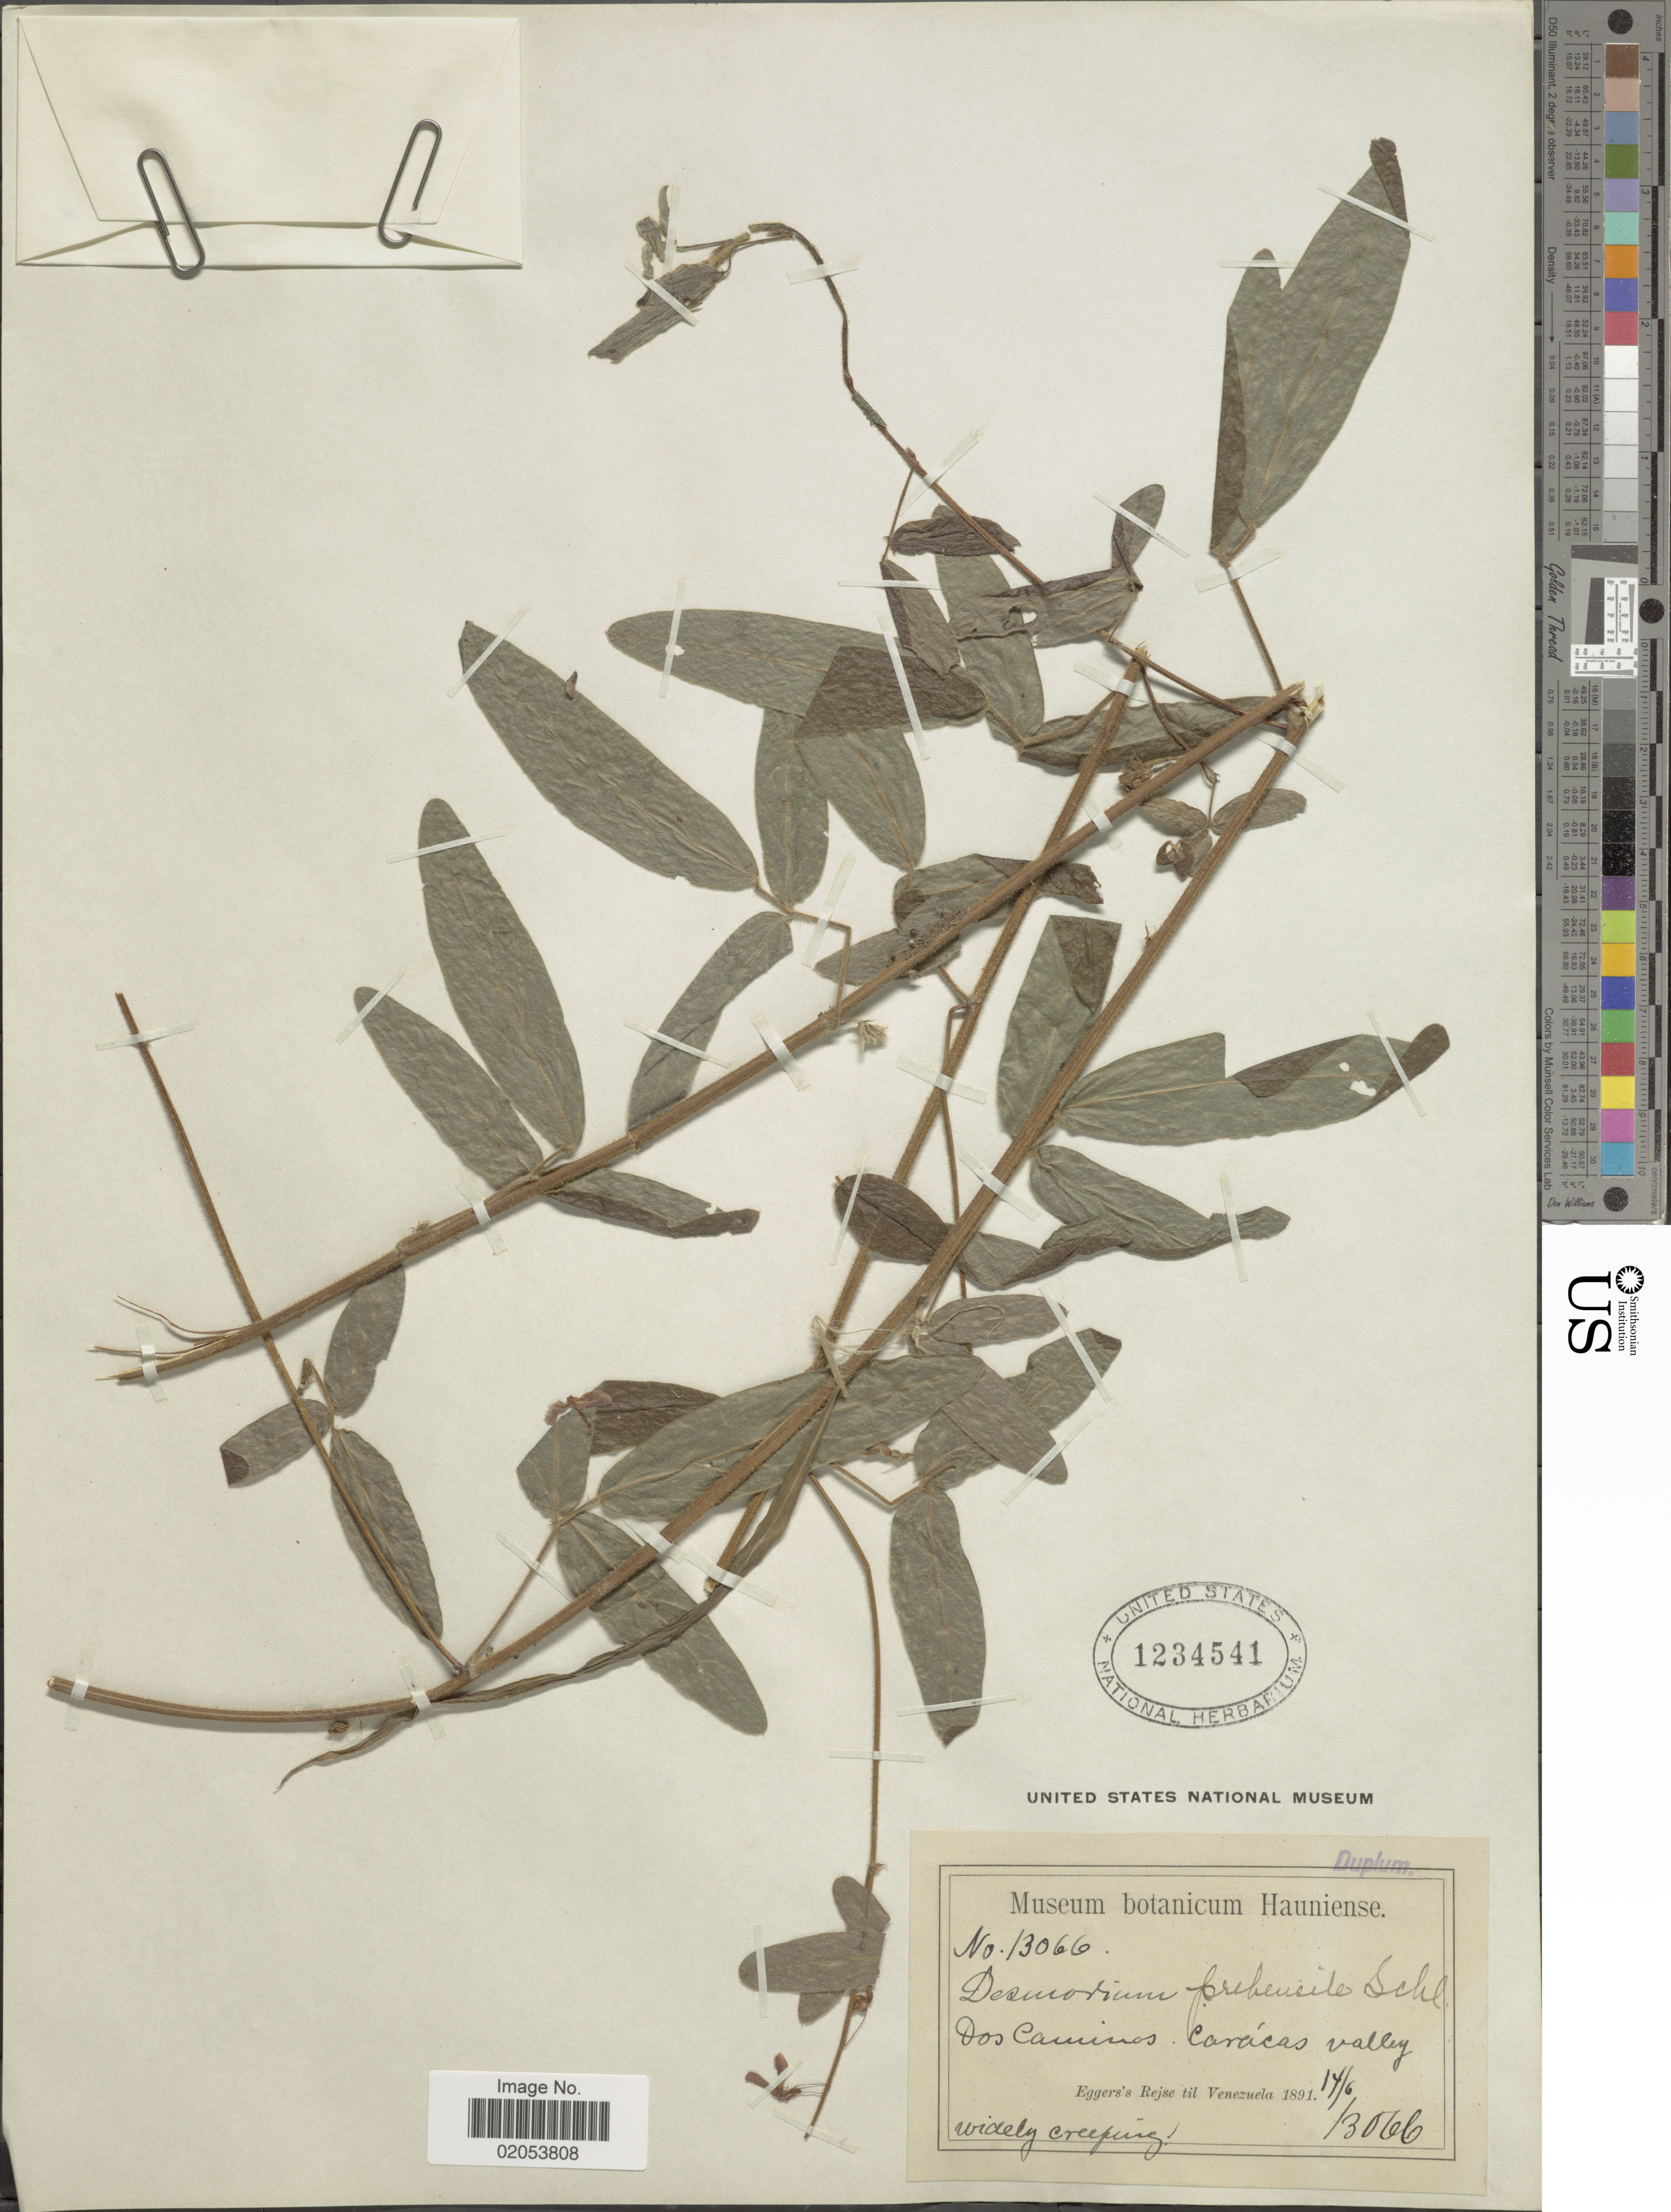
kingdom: Plantae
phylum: Tracheophyta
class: Magnoliopsida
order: Fabales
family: Fabaceae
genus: Desmodium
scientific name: Desmodium prehensile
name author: Schltdl.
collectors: -. Eggers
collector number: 13066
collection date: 1891-06-14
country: Venezuela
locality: Dos Caminos. Caracas valley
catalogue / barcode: US 1234541